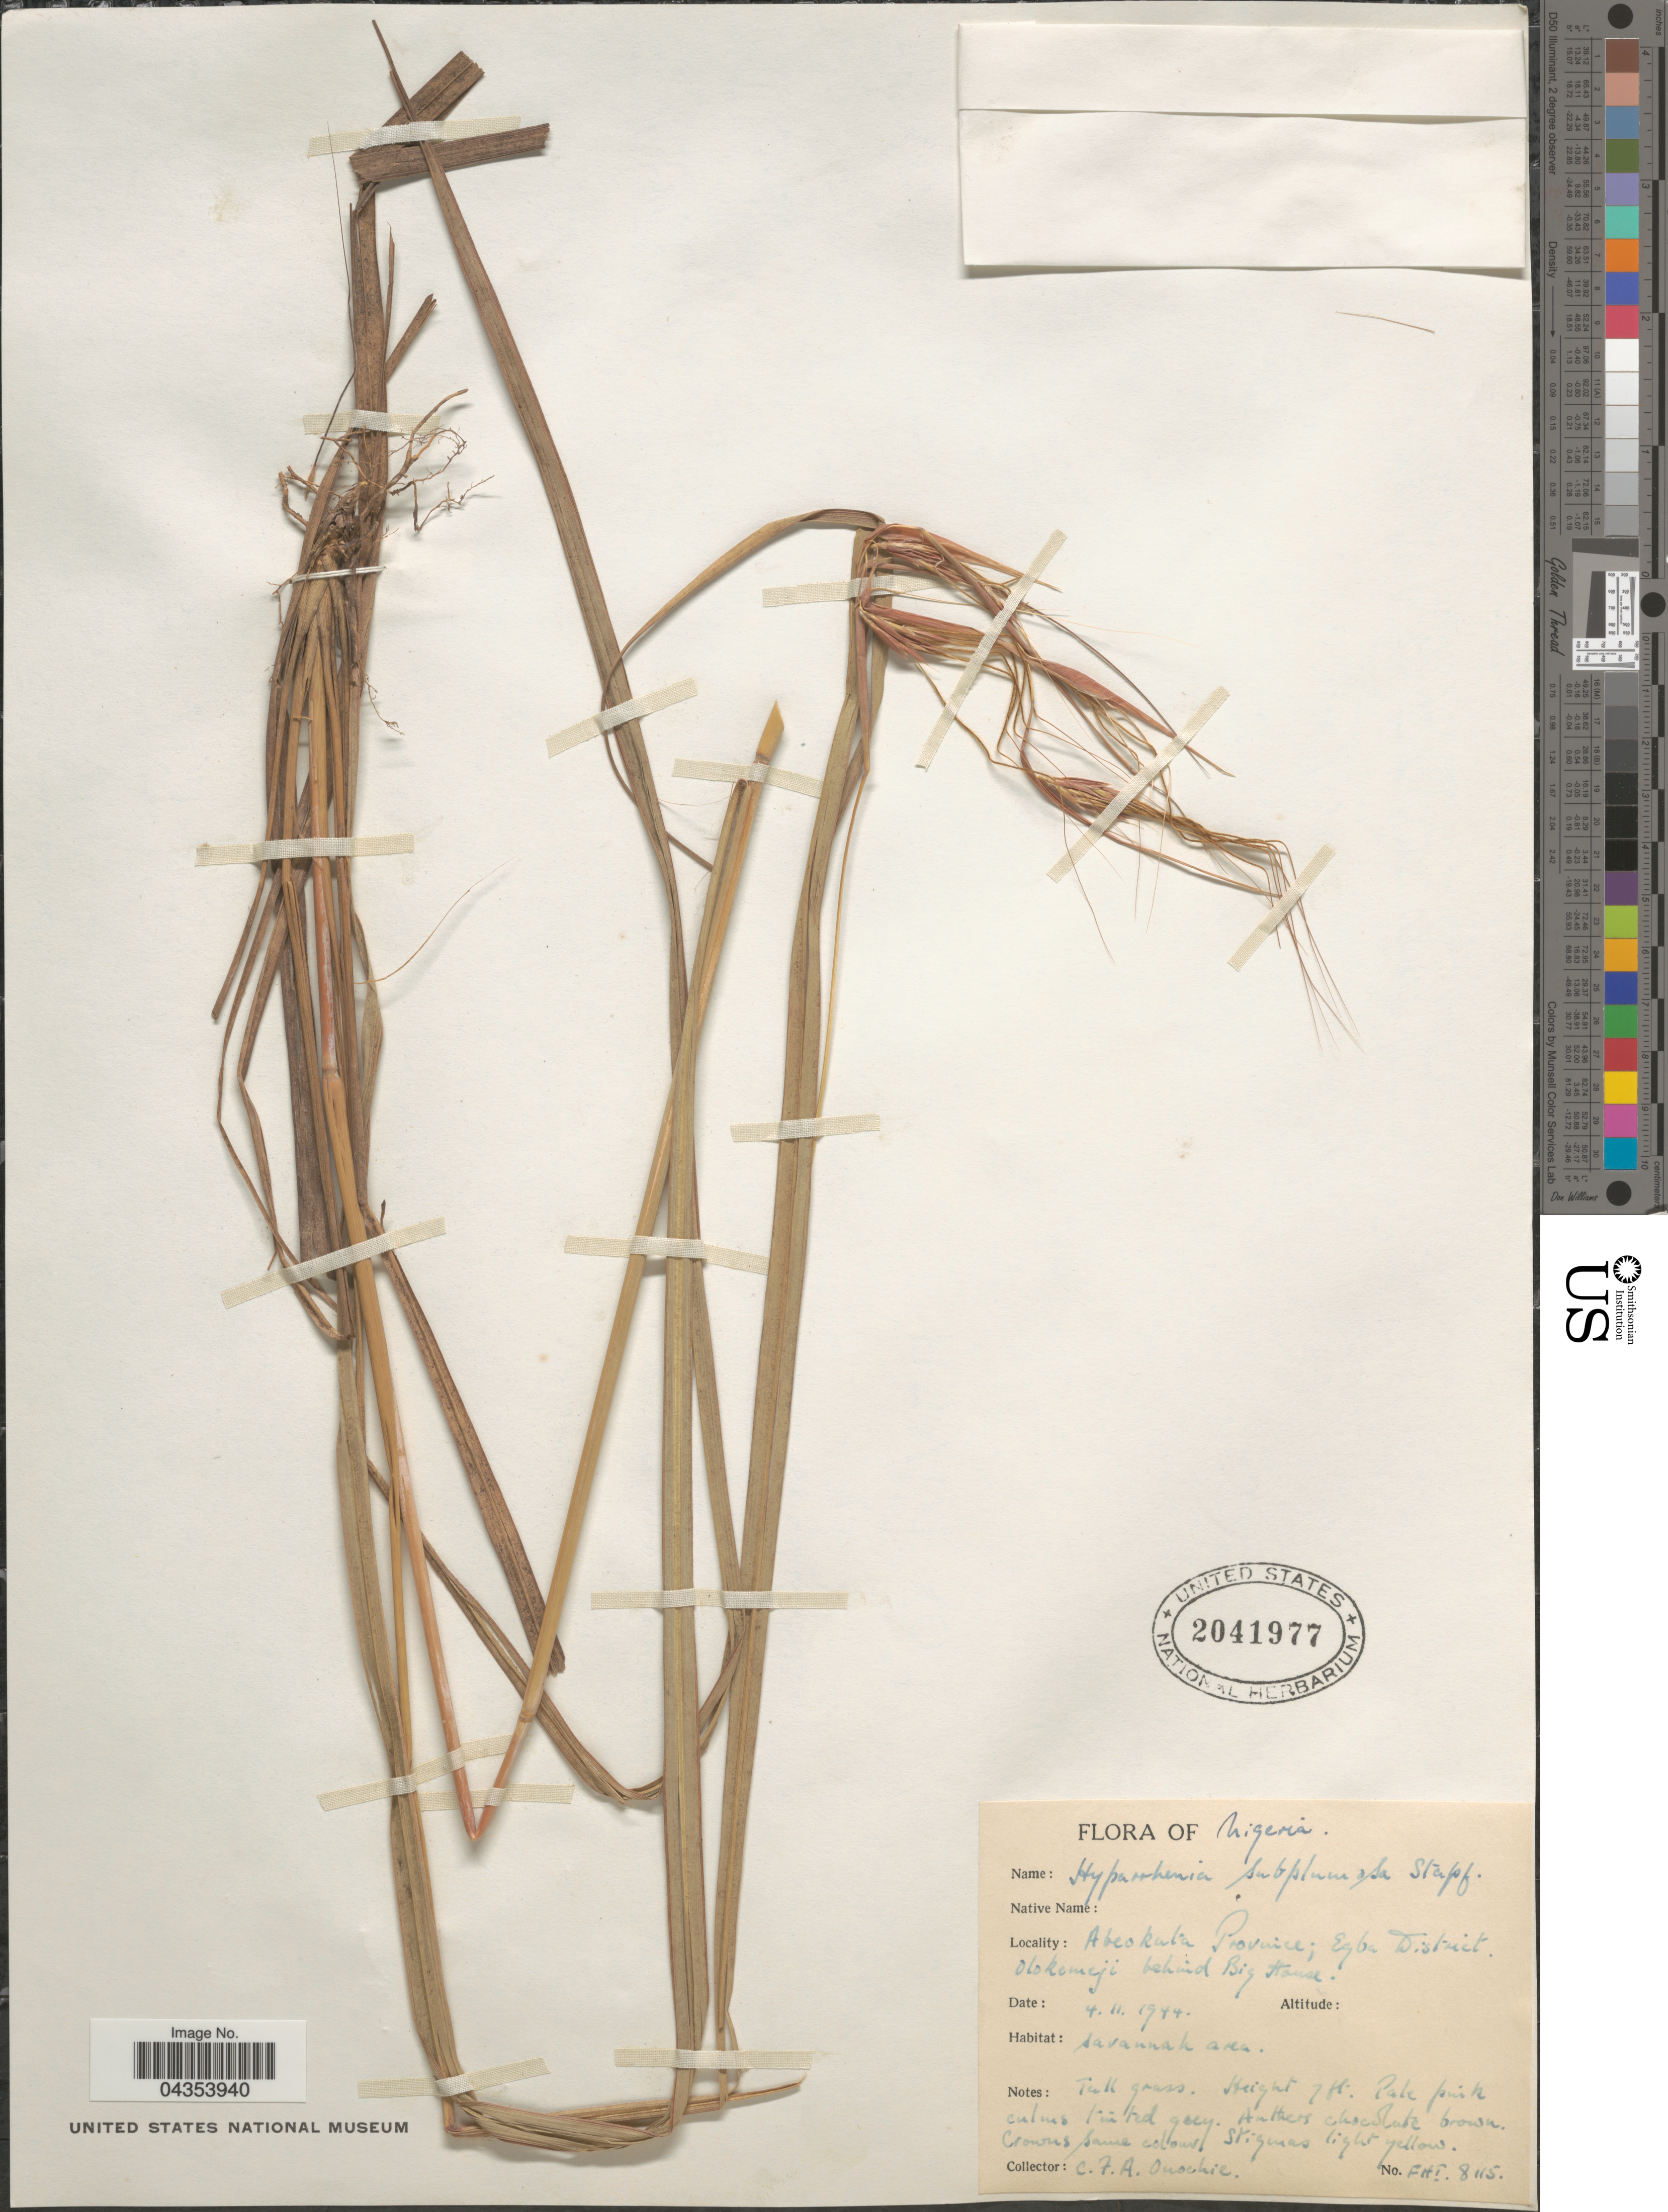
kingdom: Plantae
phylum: Tracheophyta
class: Liliopsida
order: Poales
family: Poaceae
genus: Hyparrhenia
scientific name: Hyparrhenia subplumosa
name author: Stapf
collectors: C. Onochie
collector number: FHI 8115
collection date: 1944-11-04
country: Nigeria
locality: Abeokuta Province; Egba District. Olokemiji Schmid Big House.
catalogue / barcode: US 2041977